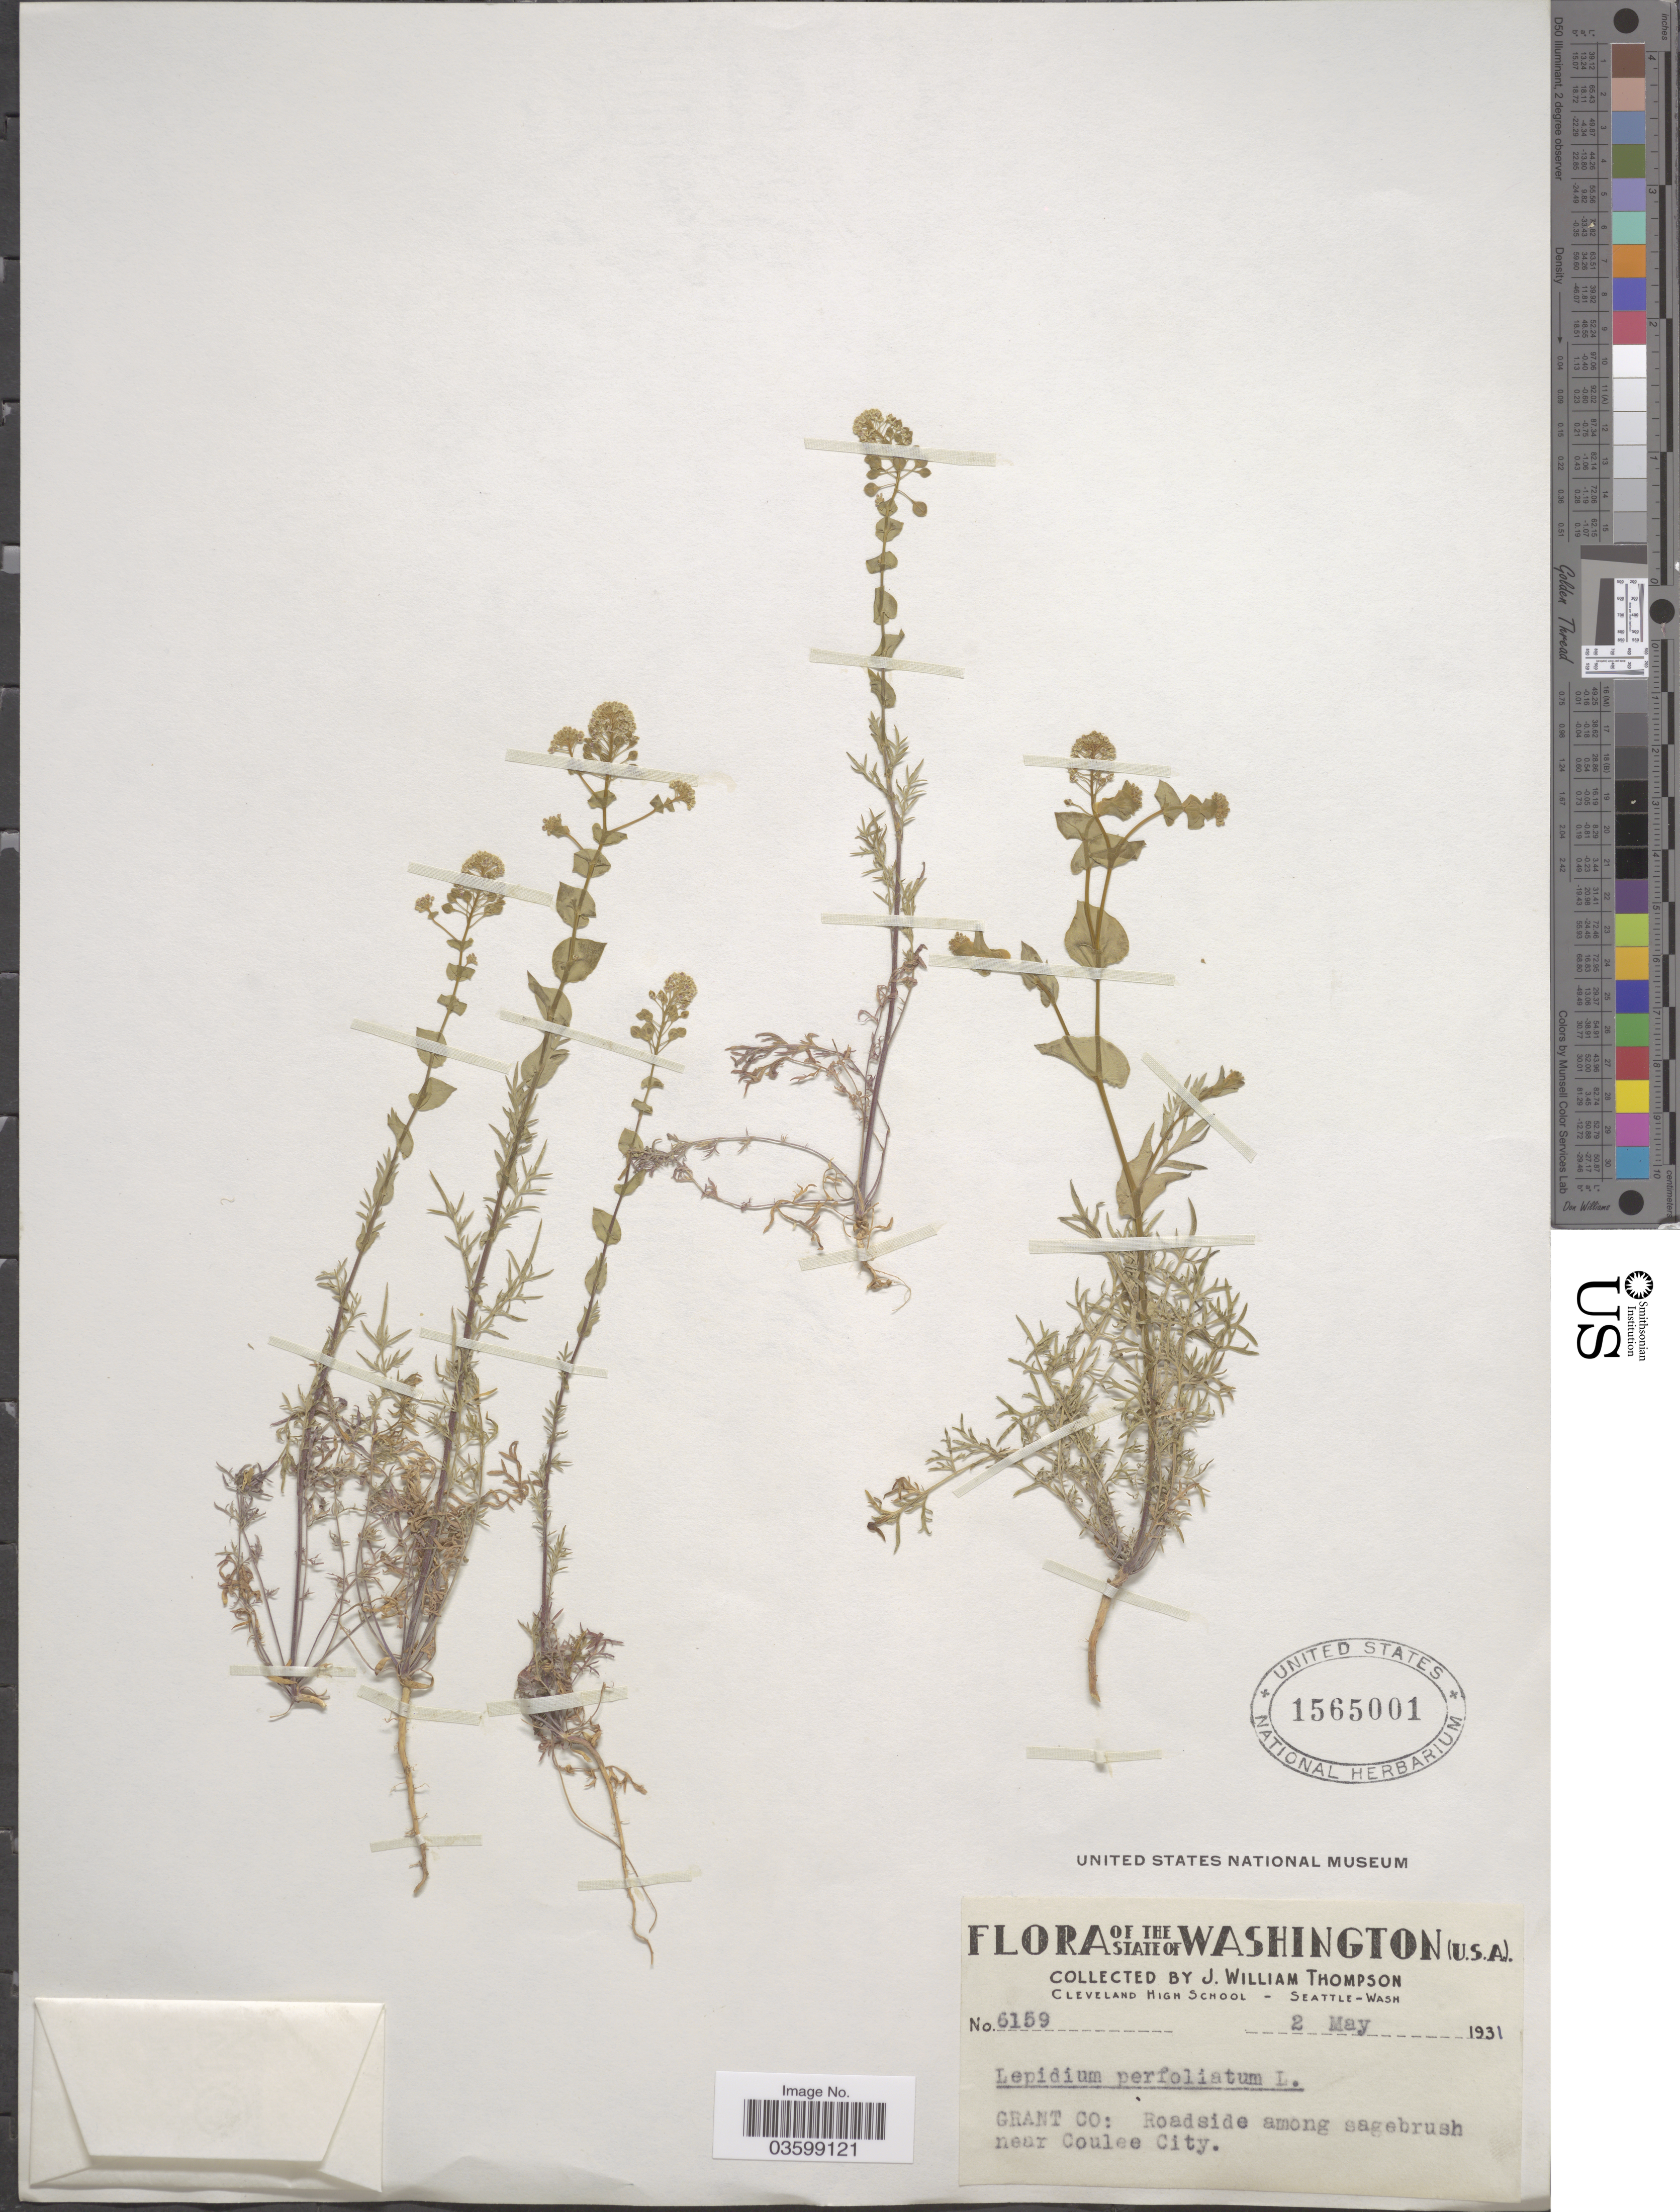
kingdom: Plantae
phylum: Tracheophyta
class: Magnoliopsida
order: Brassicales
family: Brassicaceae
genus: Lepidium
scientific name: Lepidium perfoliatum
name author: L.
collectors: J. W. Thompson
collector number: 6159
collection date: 1931-05-02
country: United States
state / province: Washington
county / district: Grant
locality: Grant Co: Roadside among sagebrush near Coulee City.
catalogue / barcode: US 1565001